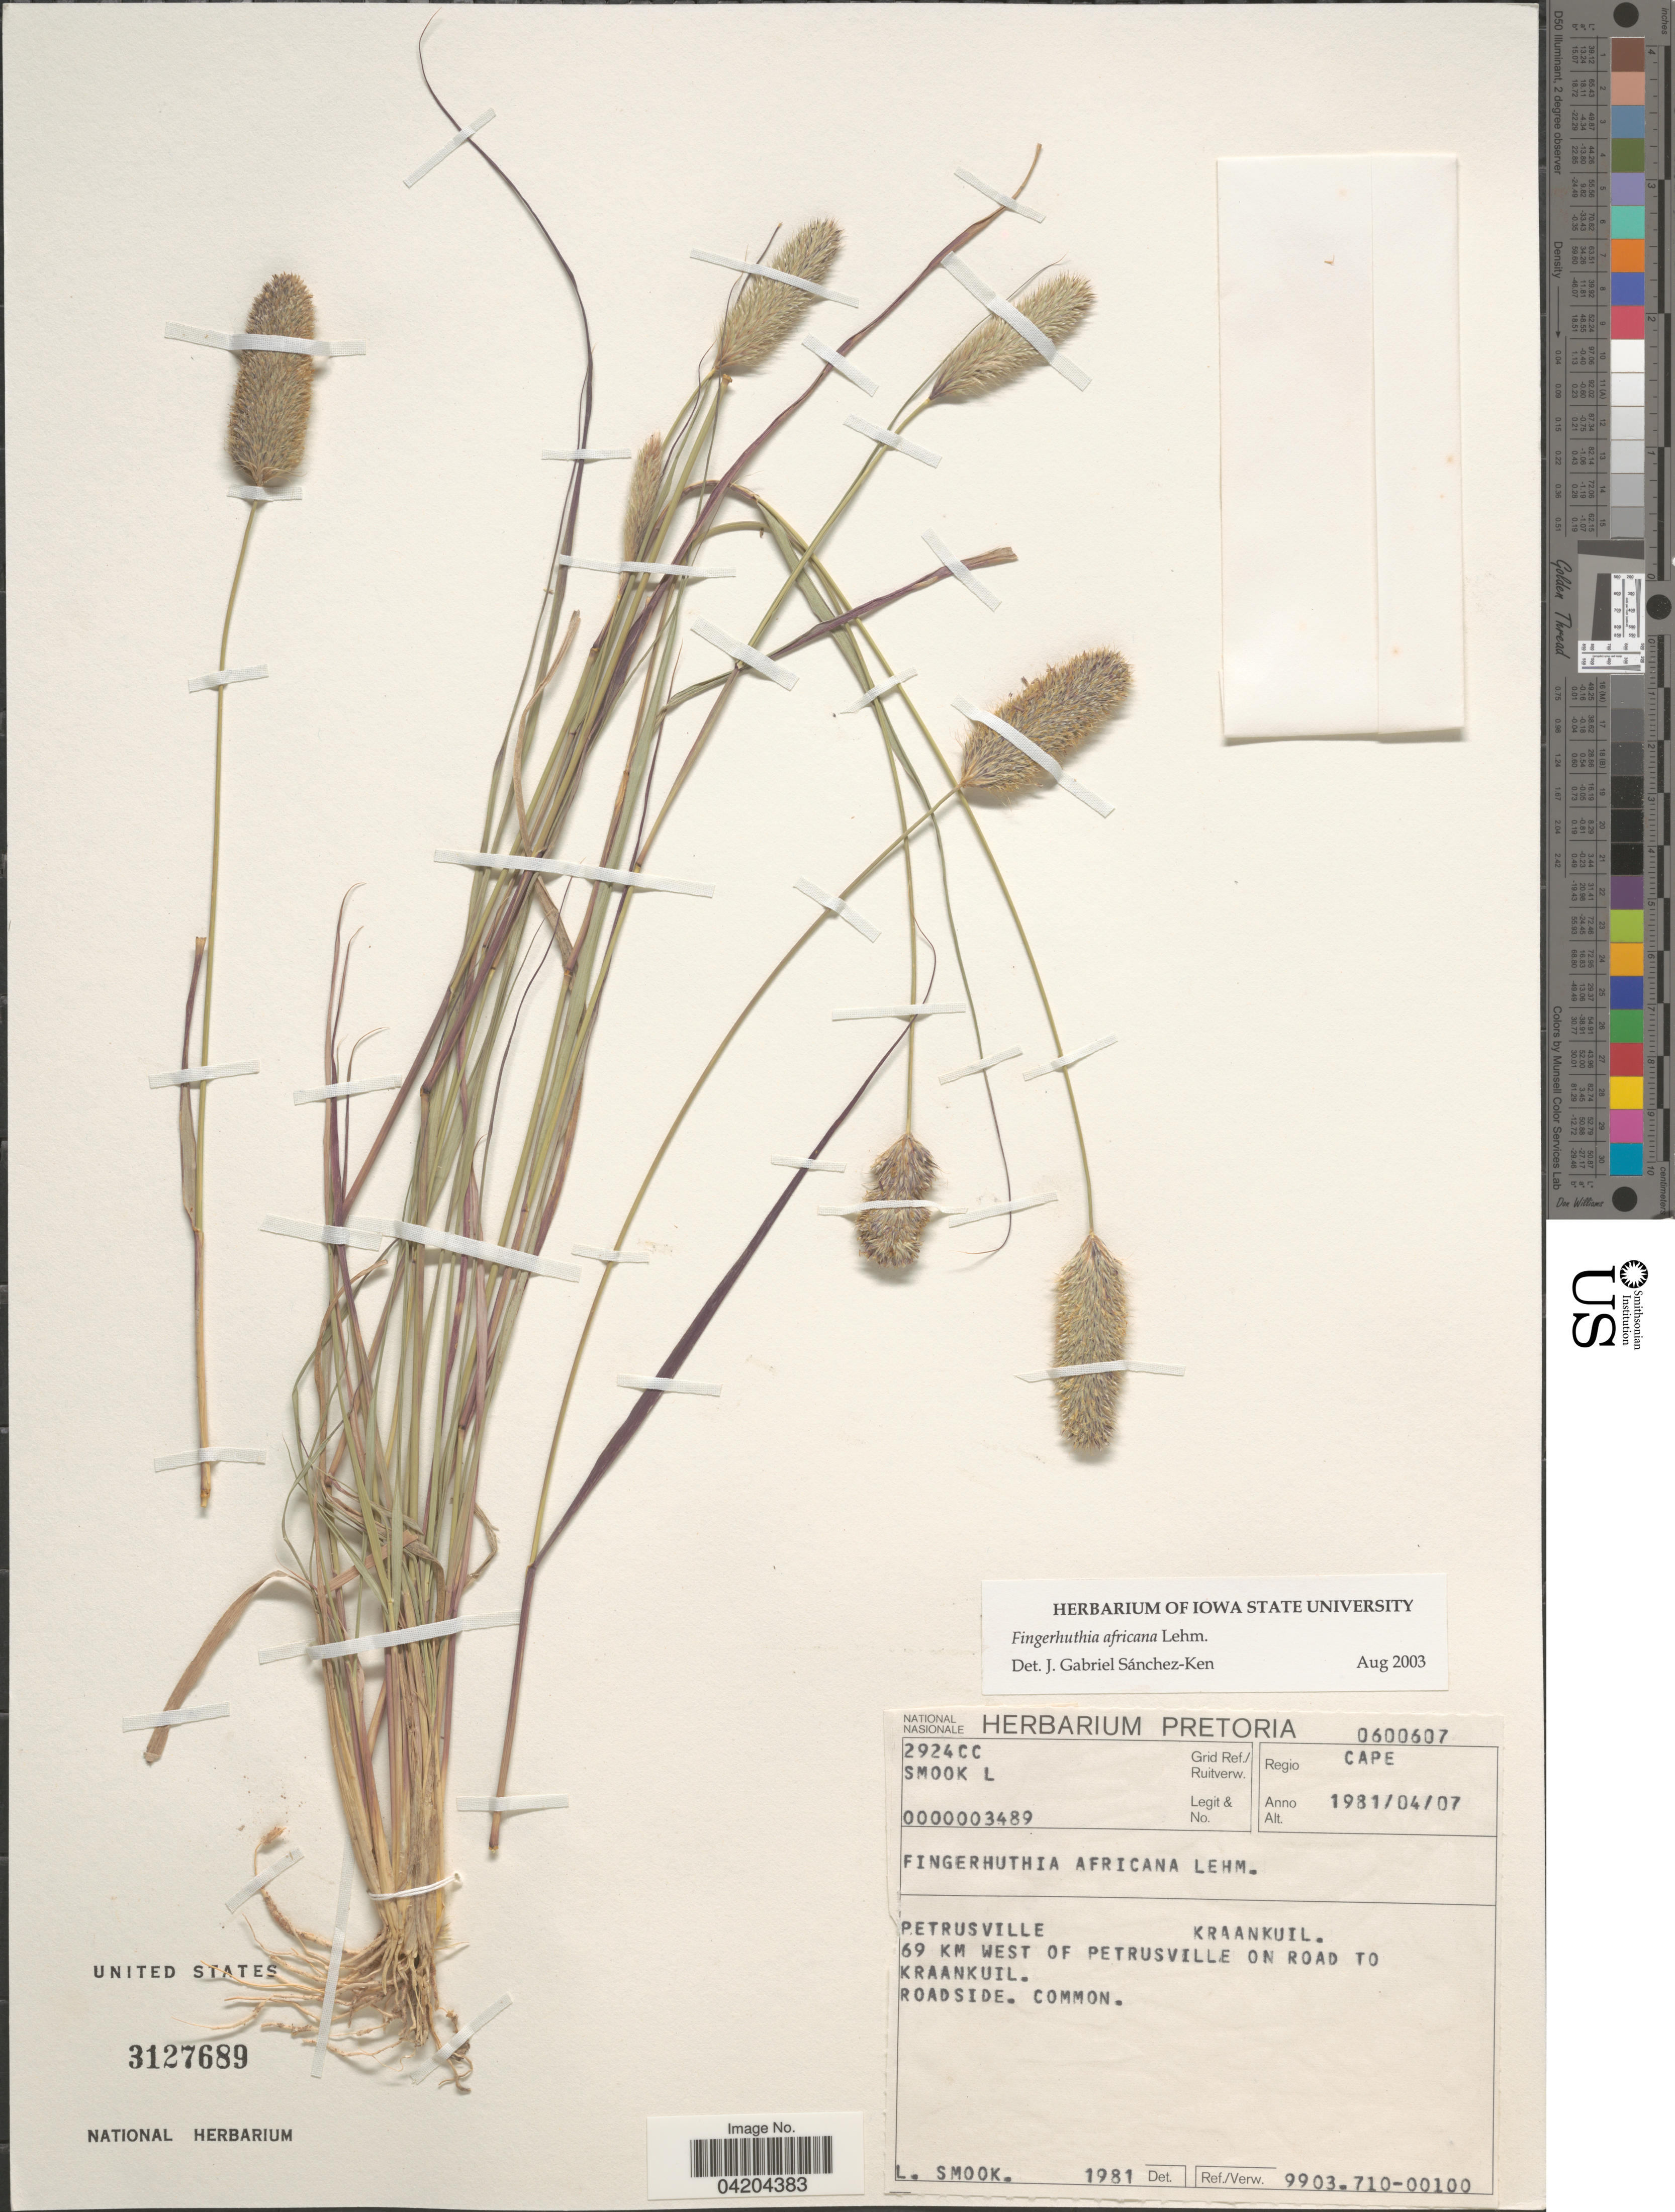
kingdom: Plantae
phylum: Tracheophyta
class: Liliopsida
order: Poales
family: Poaceae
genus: Fingerhuthia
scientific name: Fingerhuthia africana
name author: Nees ex Lehm.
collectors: L. Smook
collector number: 0000003489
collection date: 1981-04-07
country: South Africa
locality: Grid Ref./Ruitverw. 2924 CC. Regio Cape. Petrusville Kraankuil. 69 km west of Petrusville on road to Kraankuil.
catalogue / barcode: US 3127689